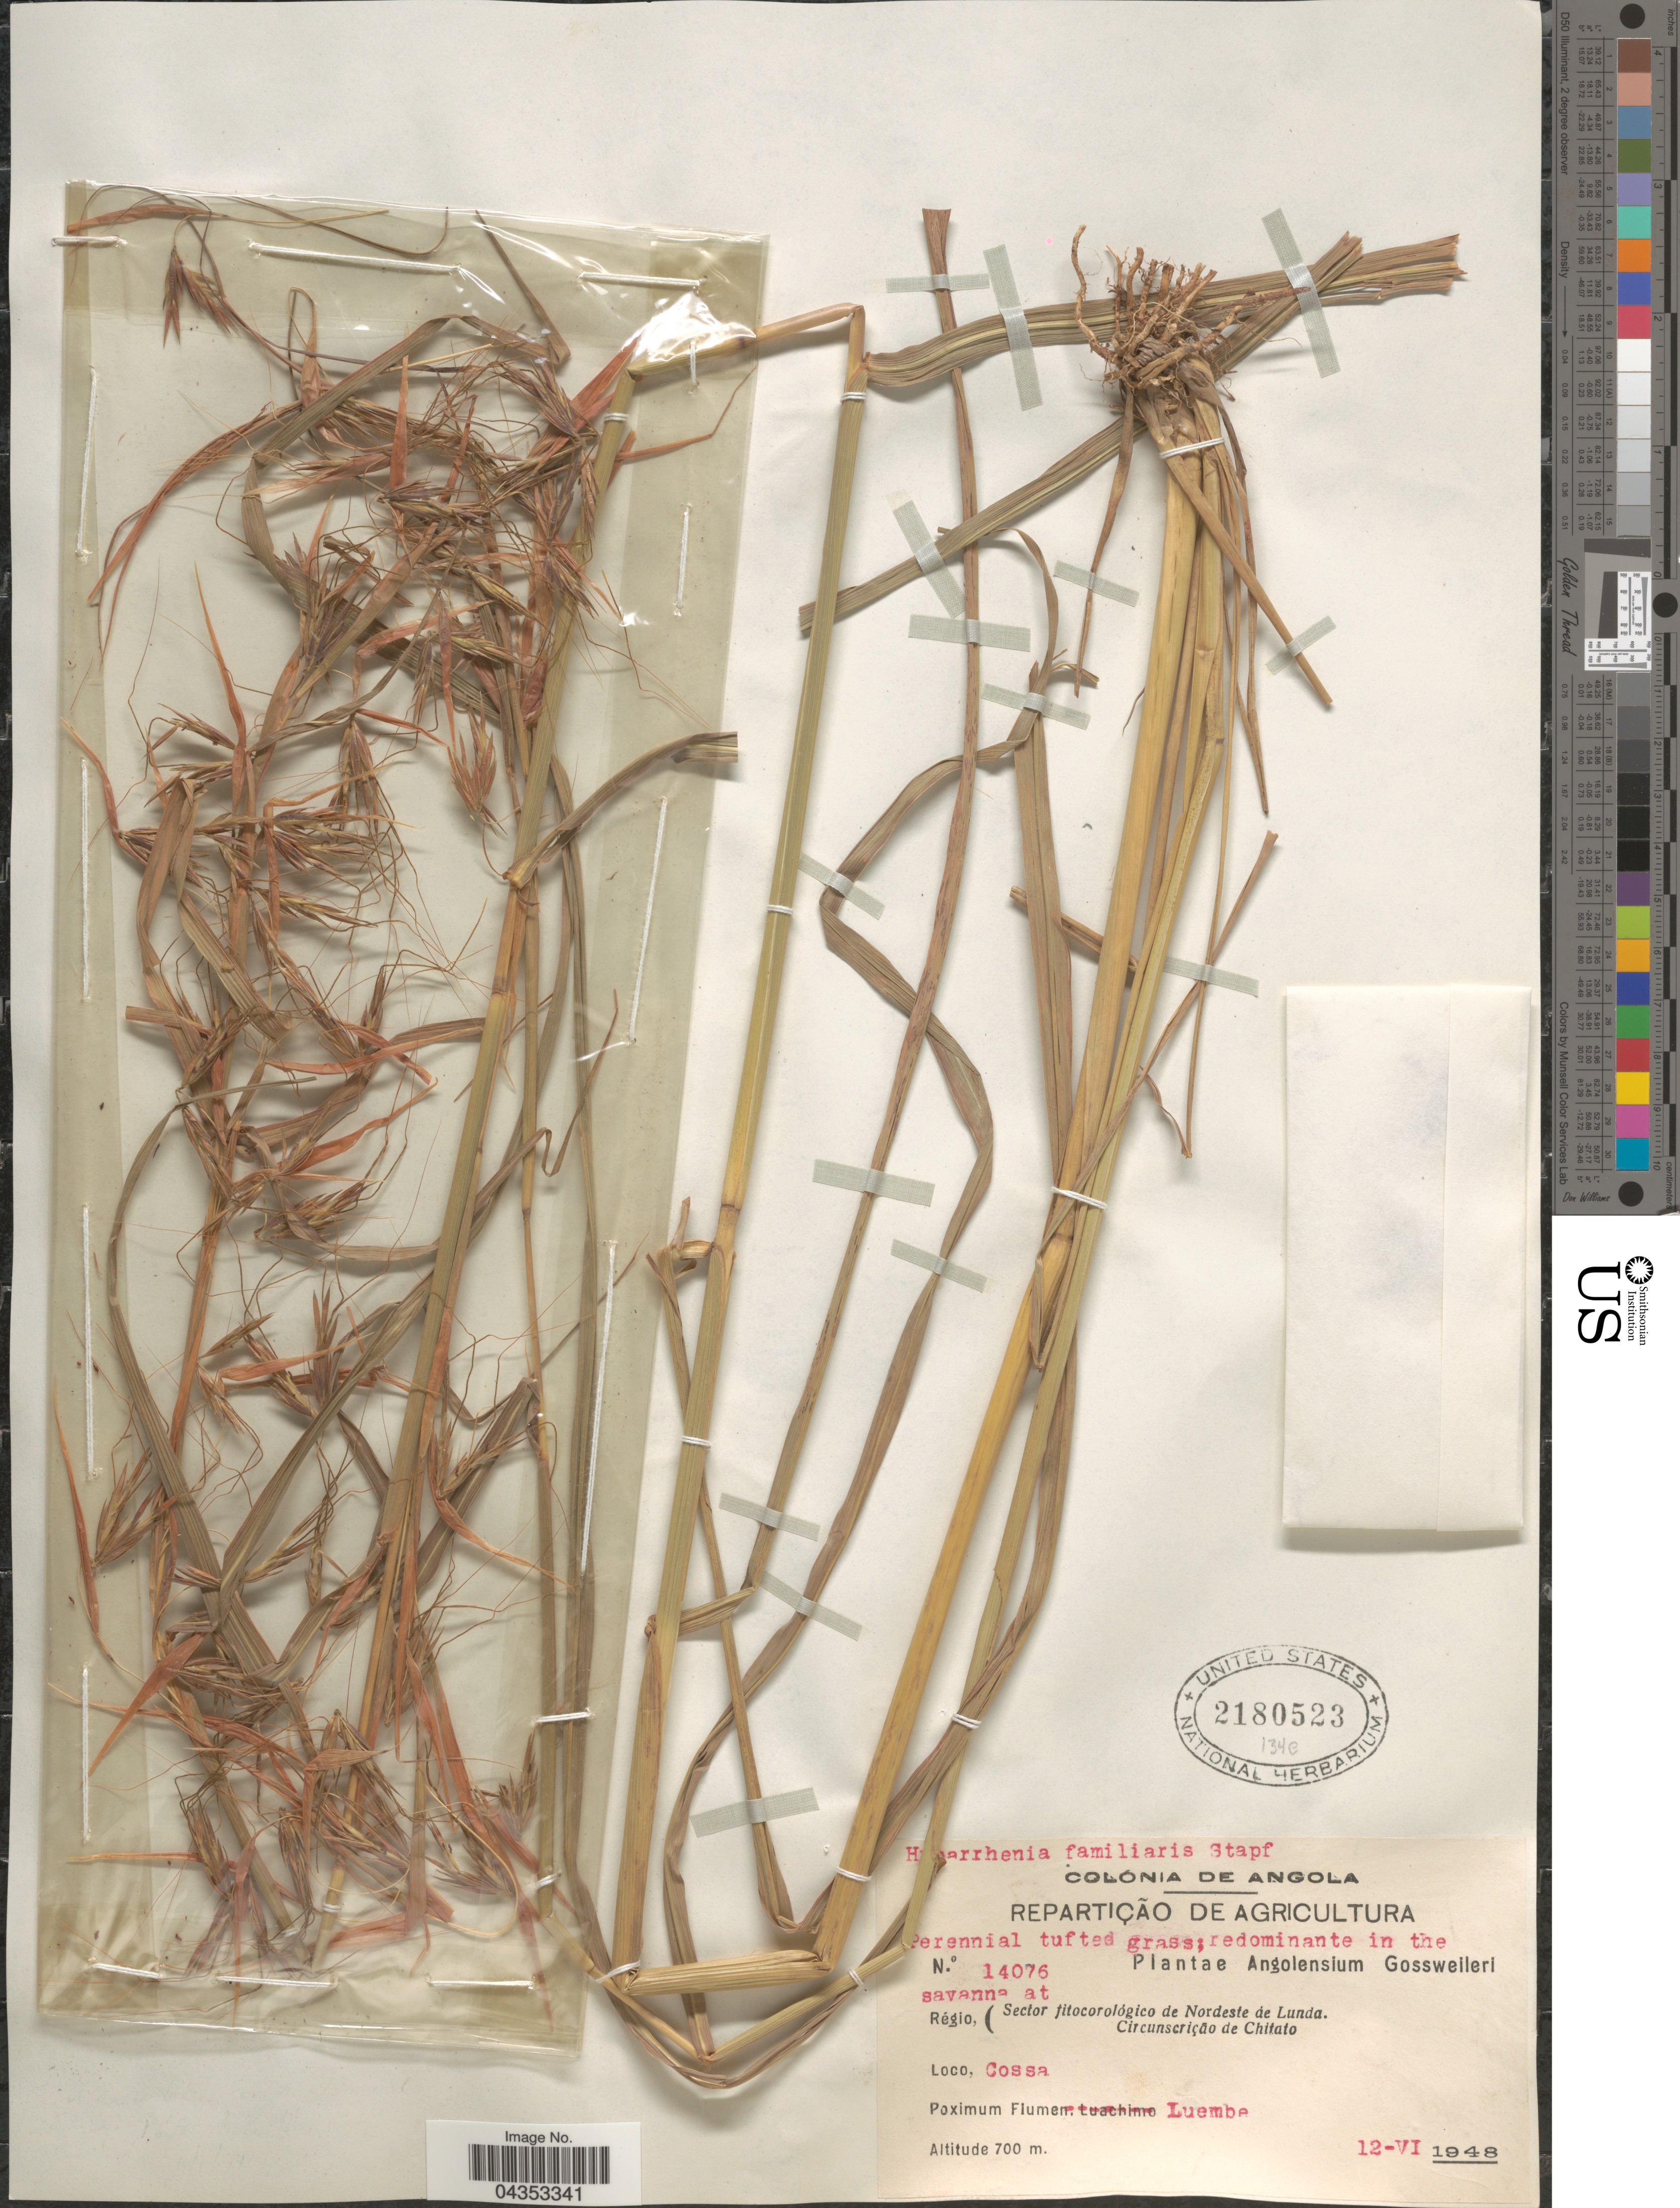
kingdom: Plantae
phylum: Tracheophyta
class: Liliopsida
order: Poales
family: Poaceae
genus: Hyparrhenia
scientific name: Hyparrhenia familiaris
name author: (Steud.) Stapf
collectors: -. Gossweiler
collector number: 14076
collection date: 1948-06-12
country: Angola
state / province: Lunda Norte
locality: Colónia de Angola. Régio, (Sector fitocorológico de Nordeste de Lunda. Circunscrição de Chitato. Cossa. Poximum Flumen Luembe.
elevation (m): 700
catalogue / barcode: US 2180523